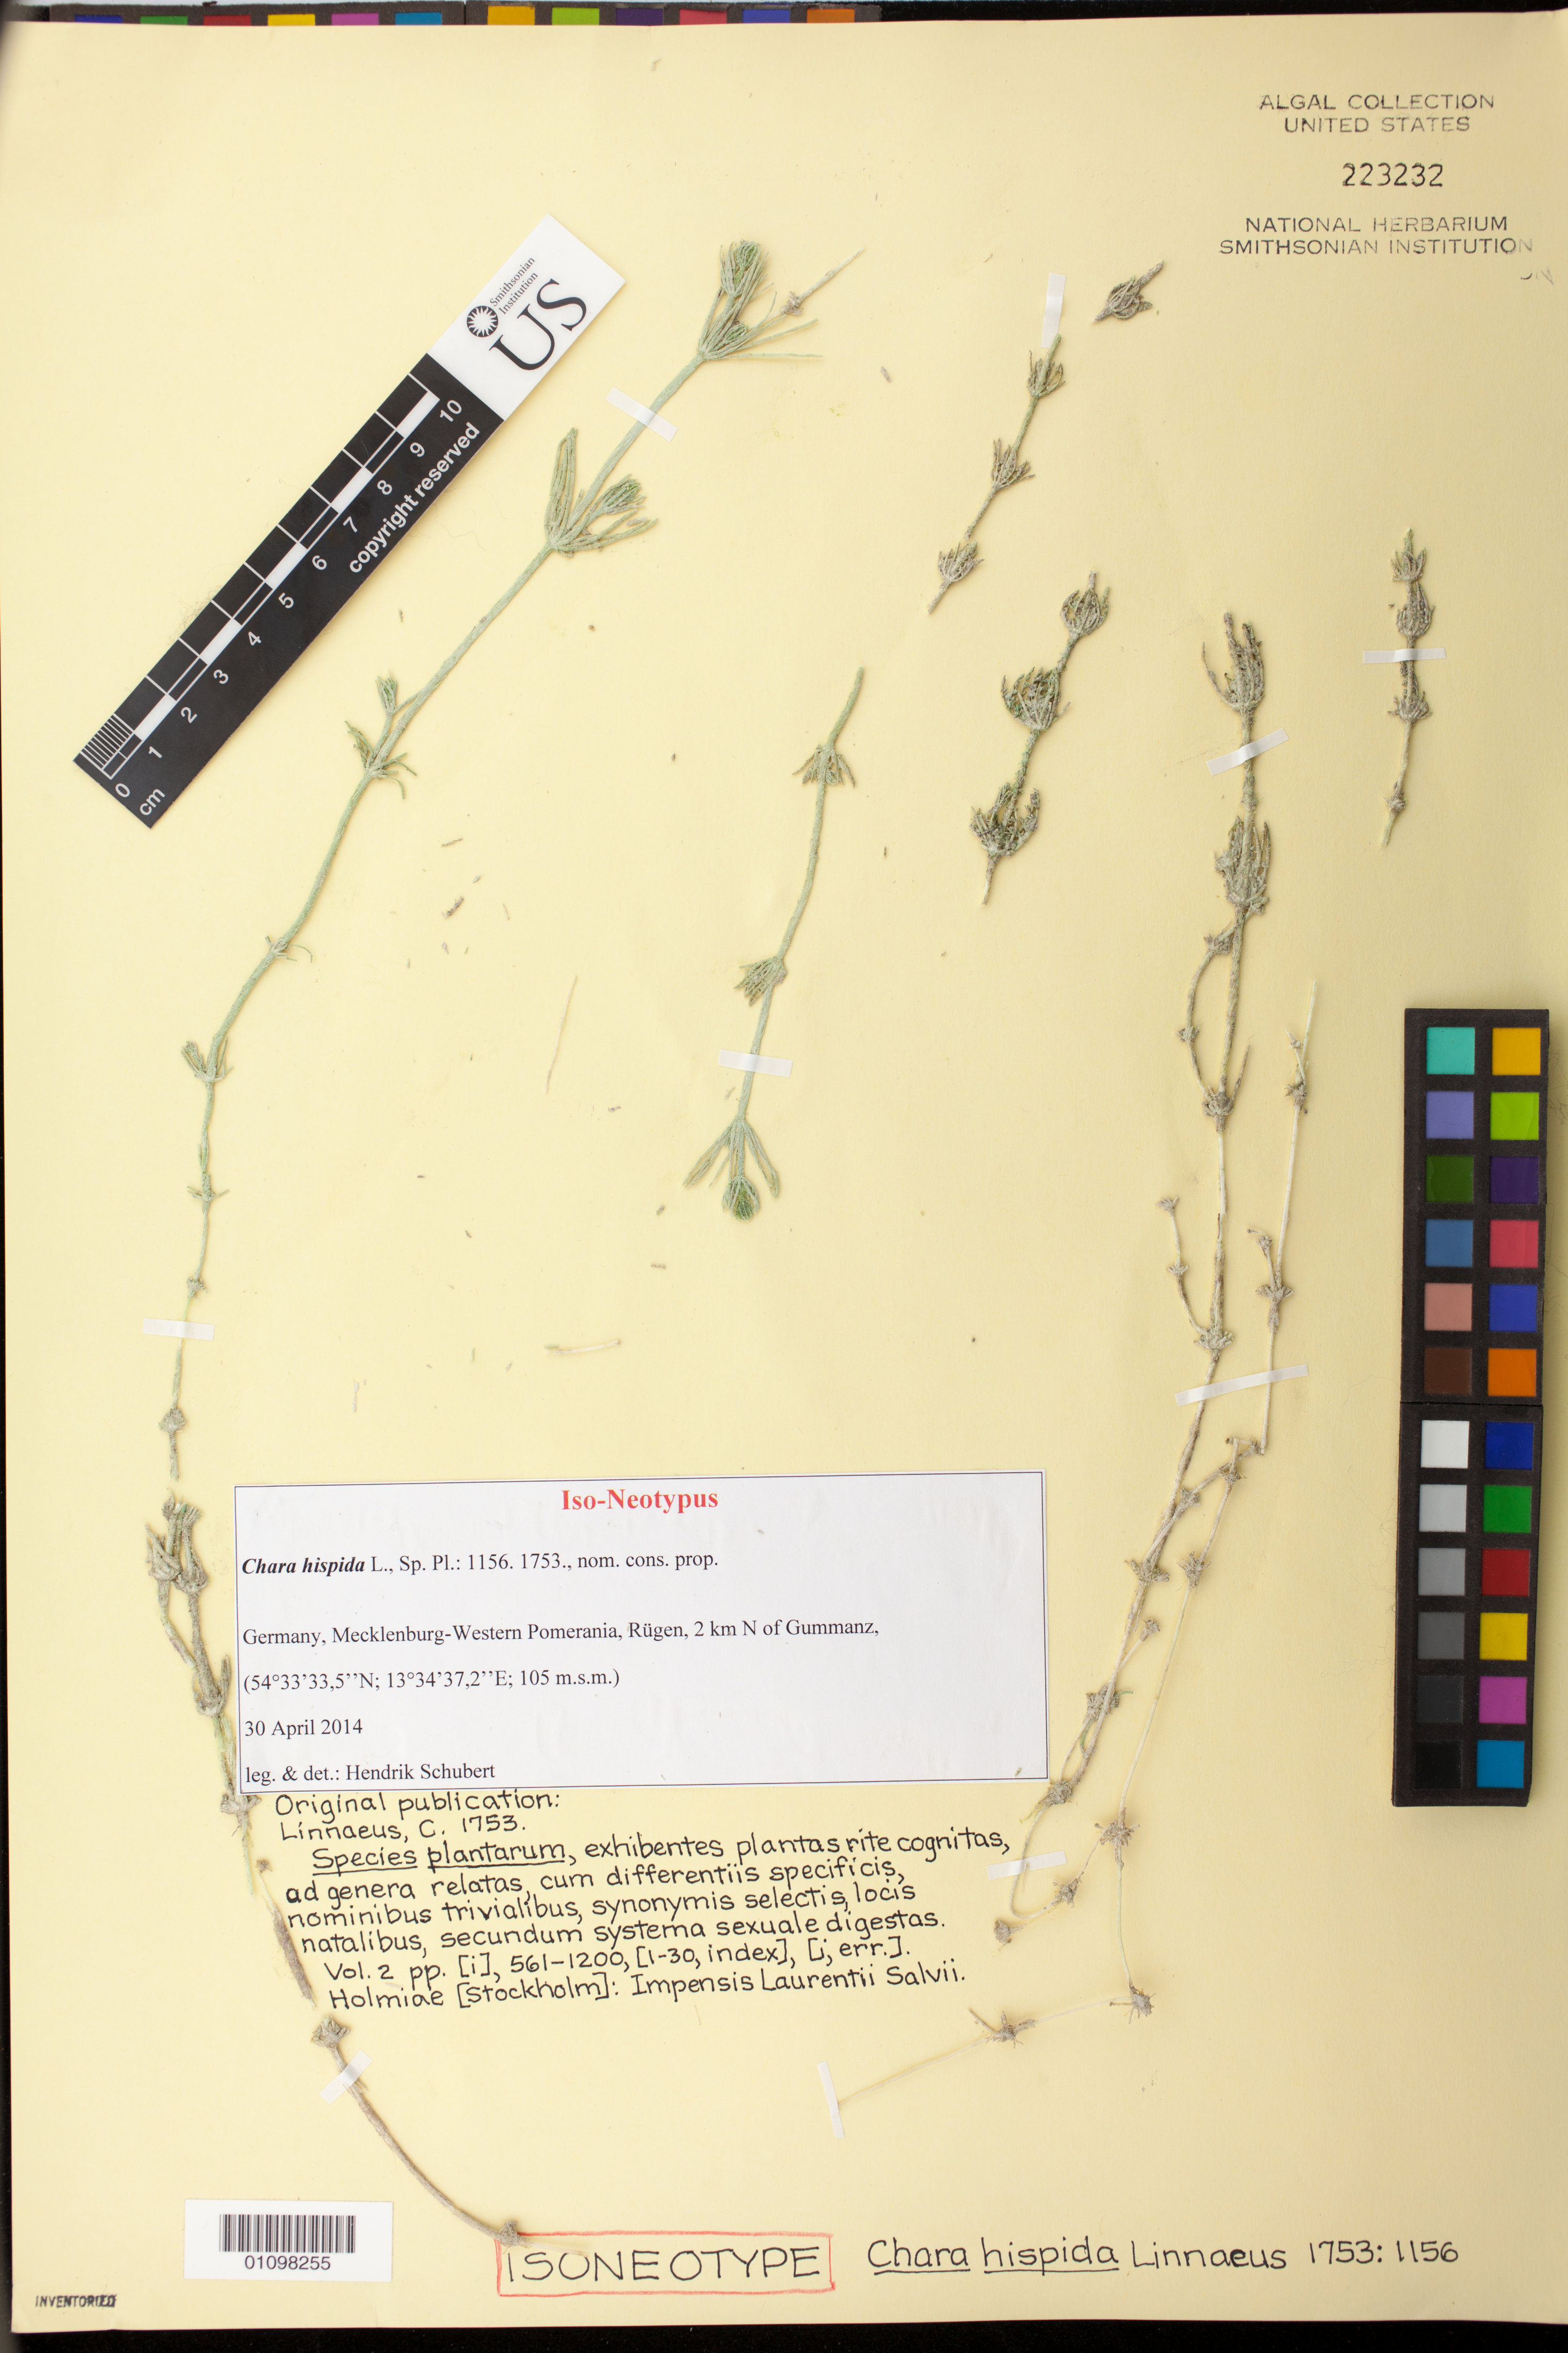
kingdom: Plantae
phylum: Charophyta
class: Charophyceae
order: Charales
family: Characeae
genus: Chara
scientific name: Chara hispida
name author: L.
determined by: Schubert, H.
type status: Isoneotype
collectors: H. Schubert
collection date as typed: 30 Apr 2014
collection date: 2014-04-30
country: Germany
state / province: Mecklenburg-Vorpommern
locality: Rugen [Ruegen], 2 km north of Gummanz.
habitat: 105 m.s.m.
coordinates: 54 33' 33.5"N, 13 34'37.2"W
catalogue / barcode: US 223232